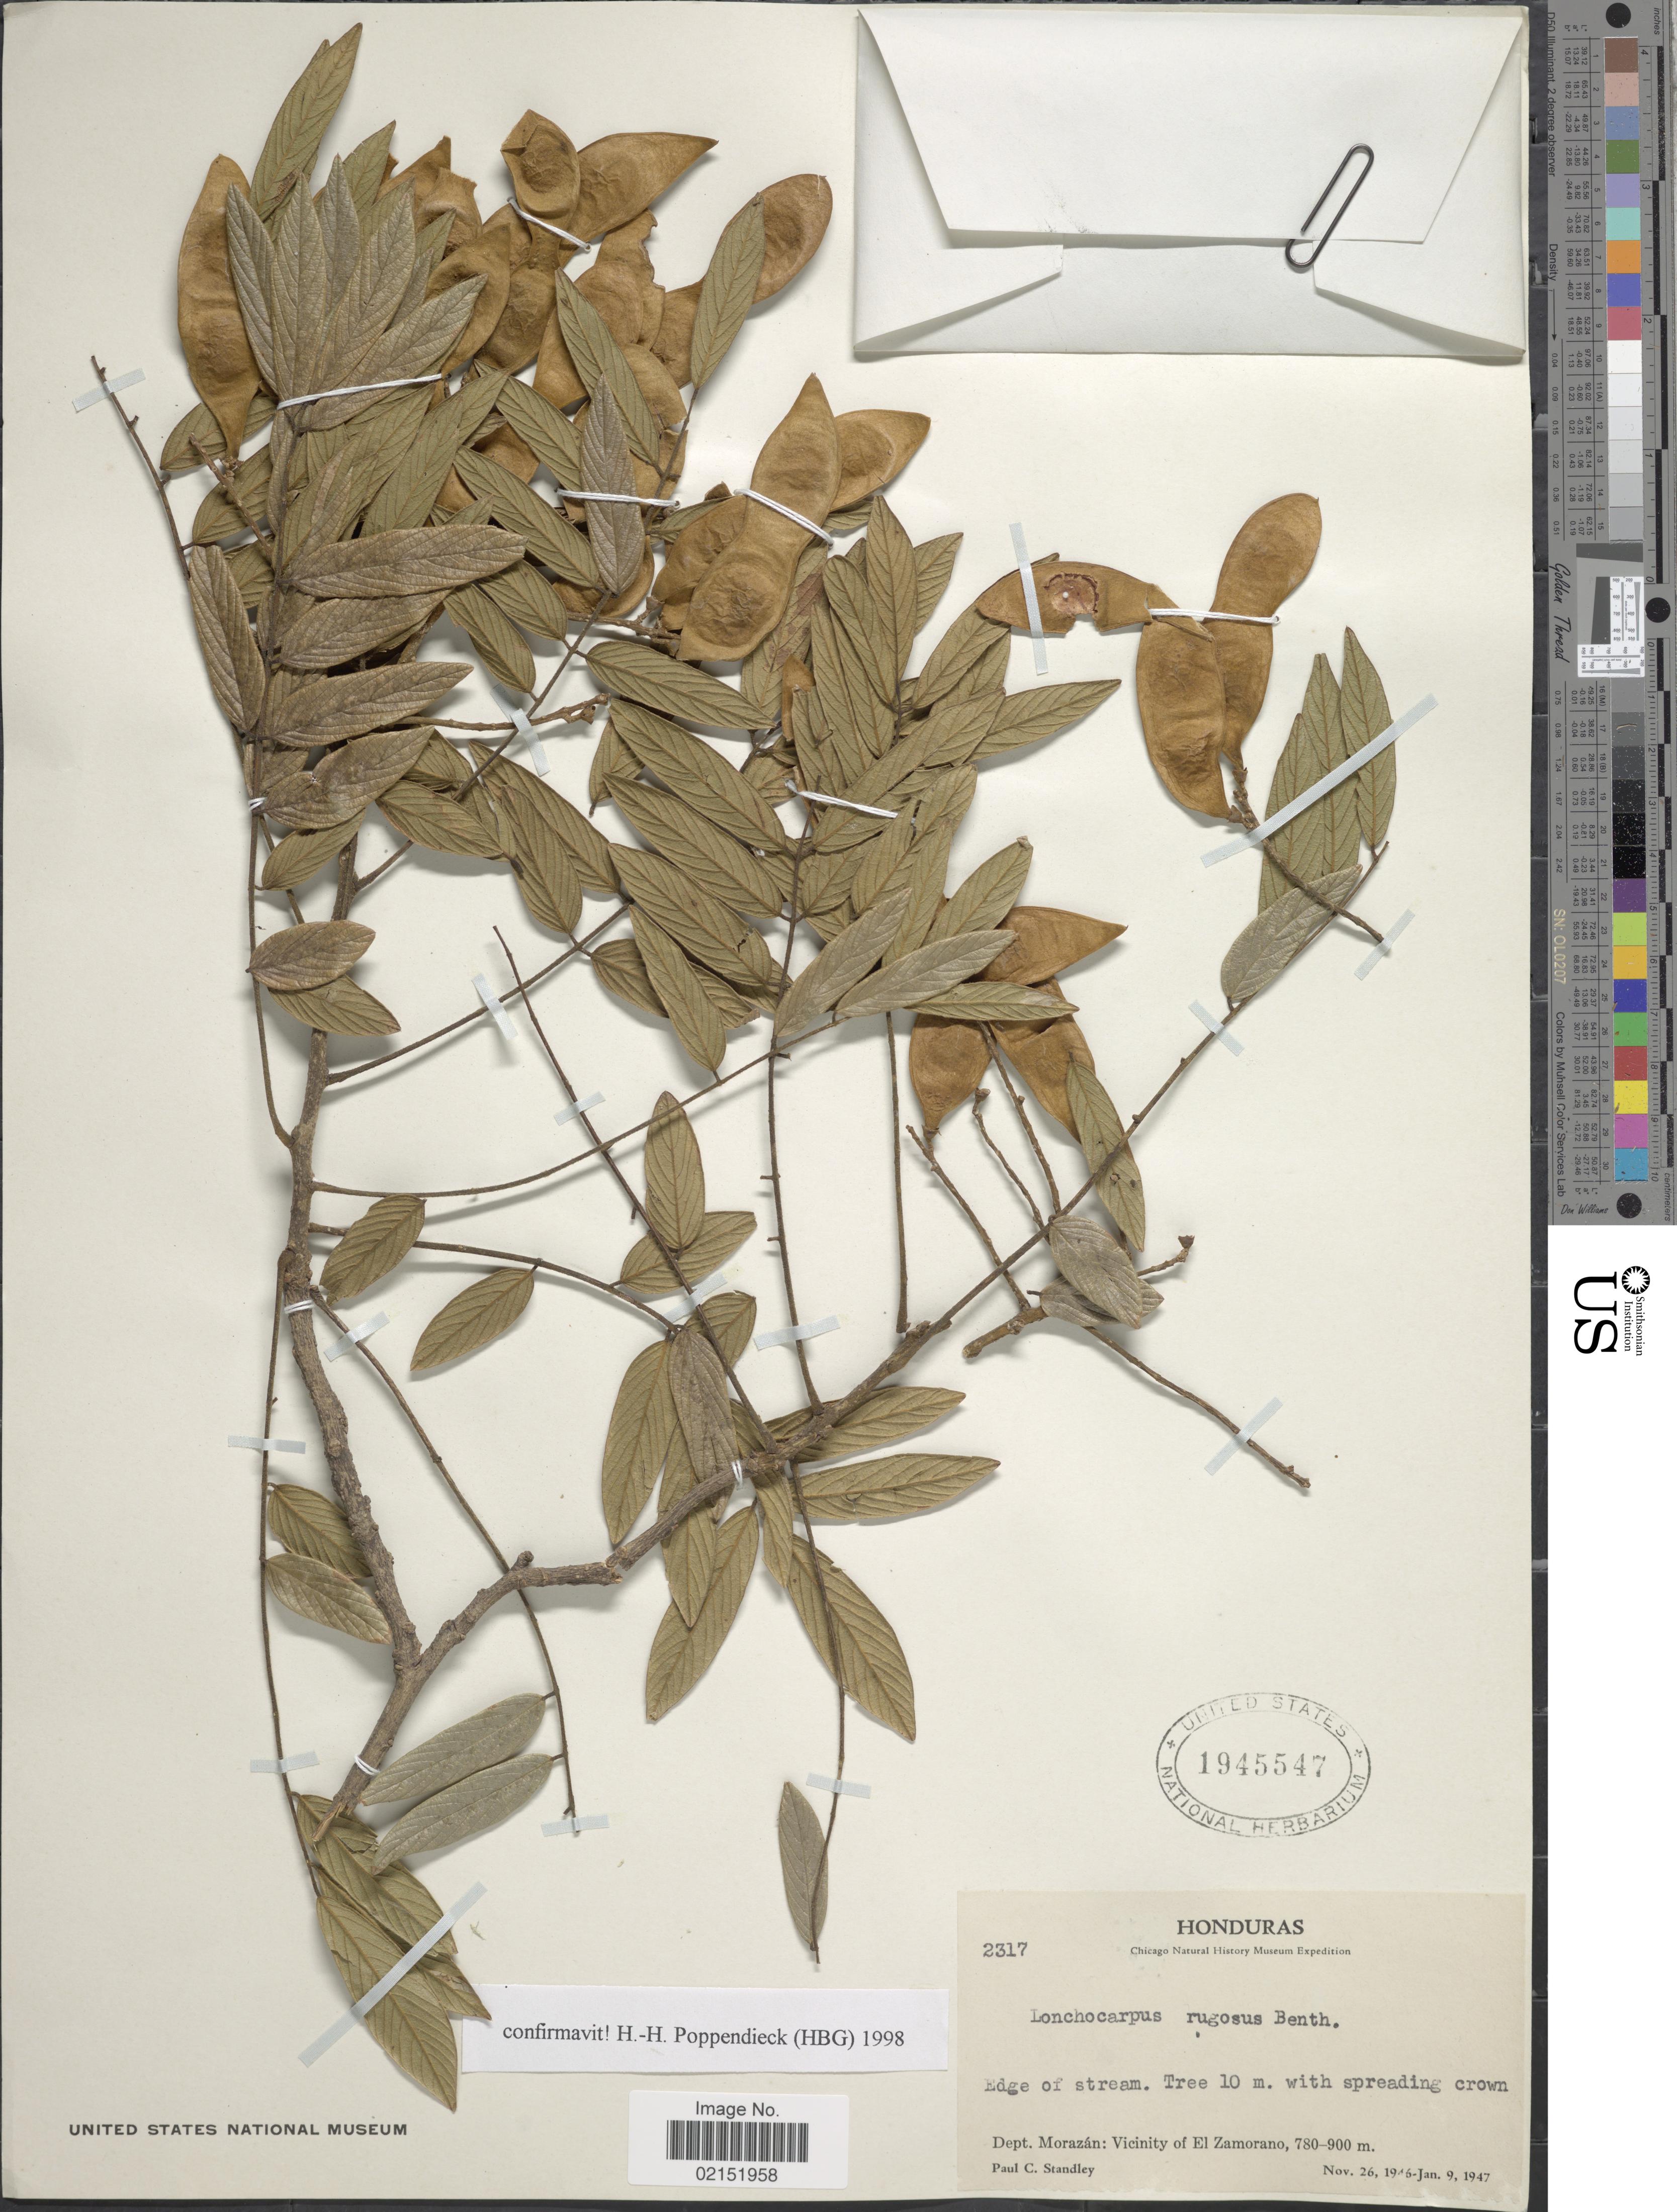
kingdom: Plantae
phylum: Tracheophyta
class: Magnoliopsida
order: Fabales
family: Fabaceae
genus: Lonchocarpus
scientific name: Lonchocarpus rugosus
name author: Benth.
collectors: P. C. Standley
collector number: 2317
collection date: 1946-11-26/1947-01-09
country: Honduras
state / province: Fco. Morazán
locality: Vicinity of El Zamorano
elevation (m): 780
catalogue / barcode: US 1945547